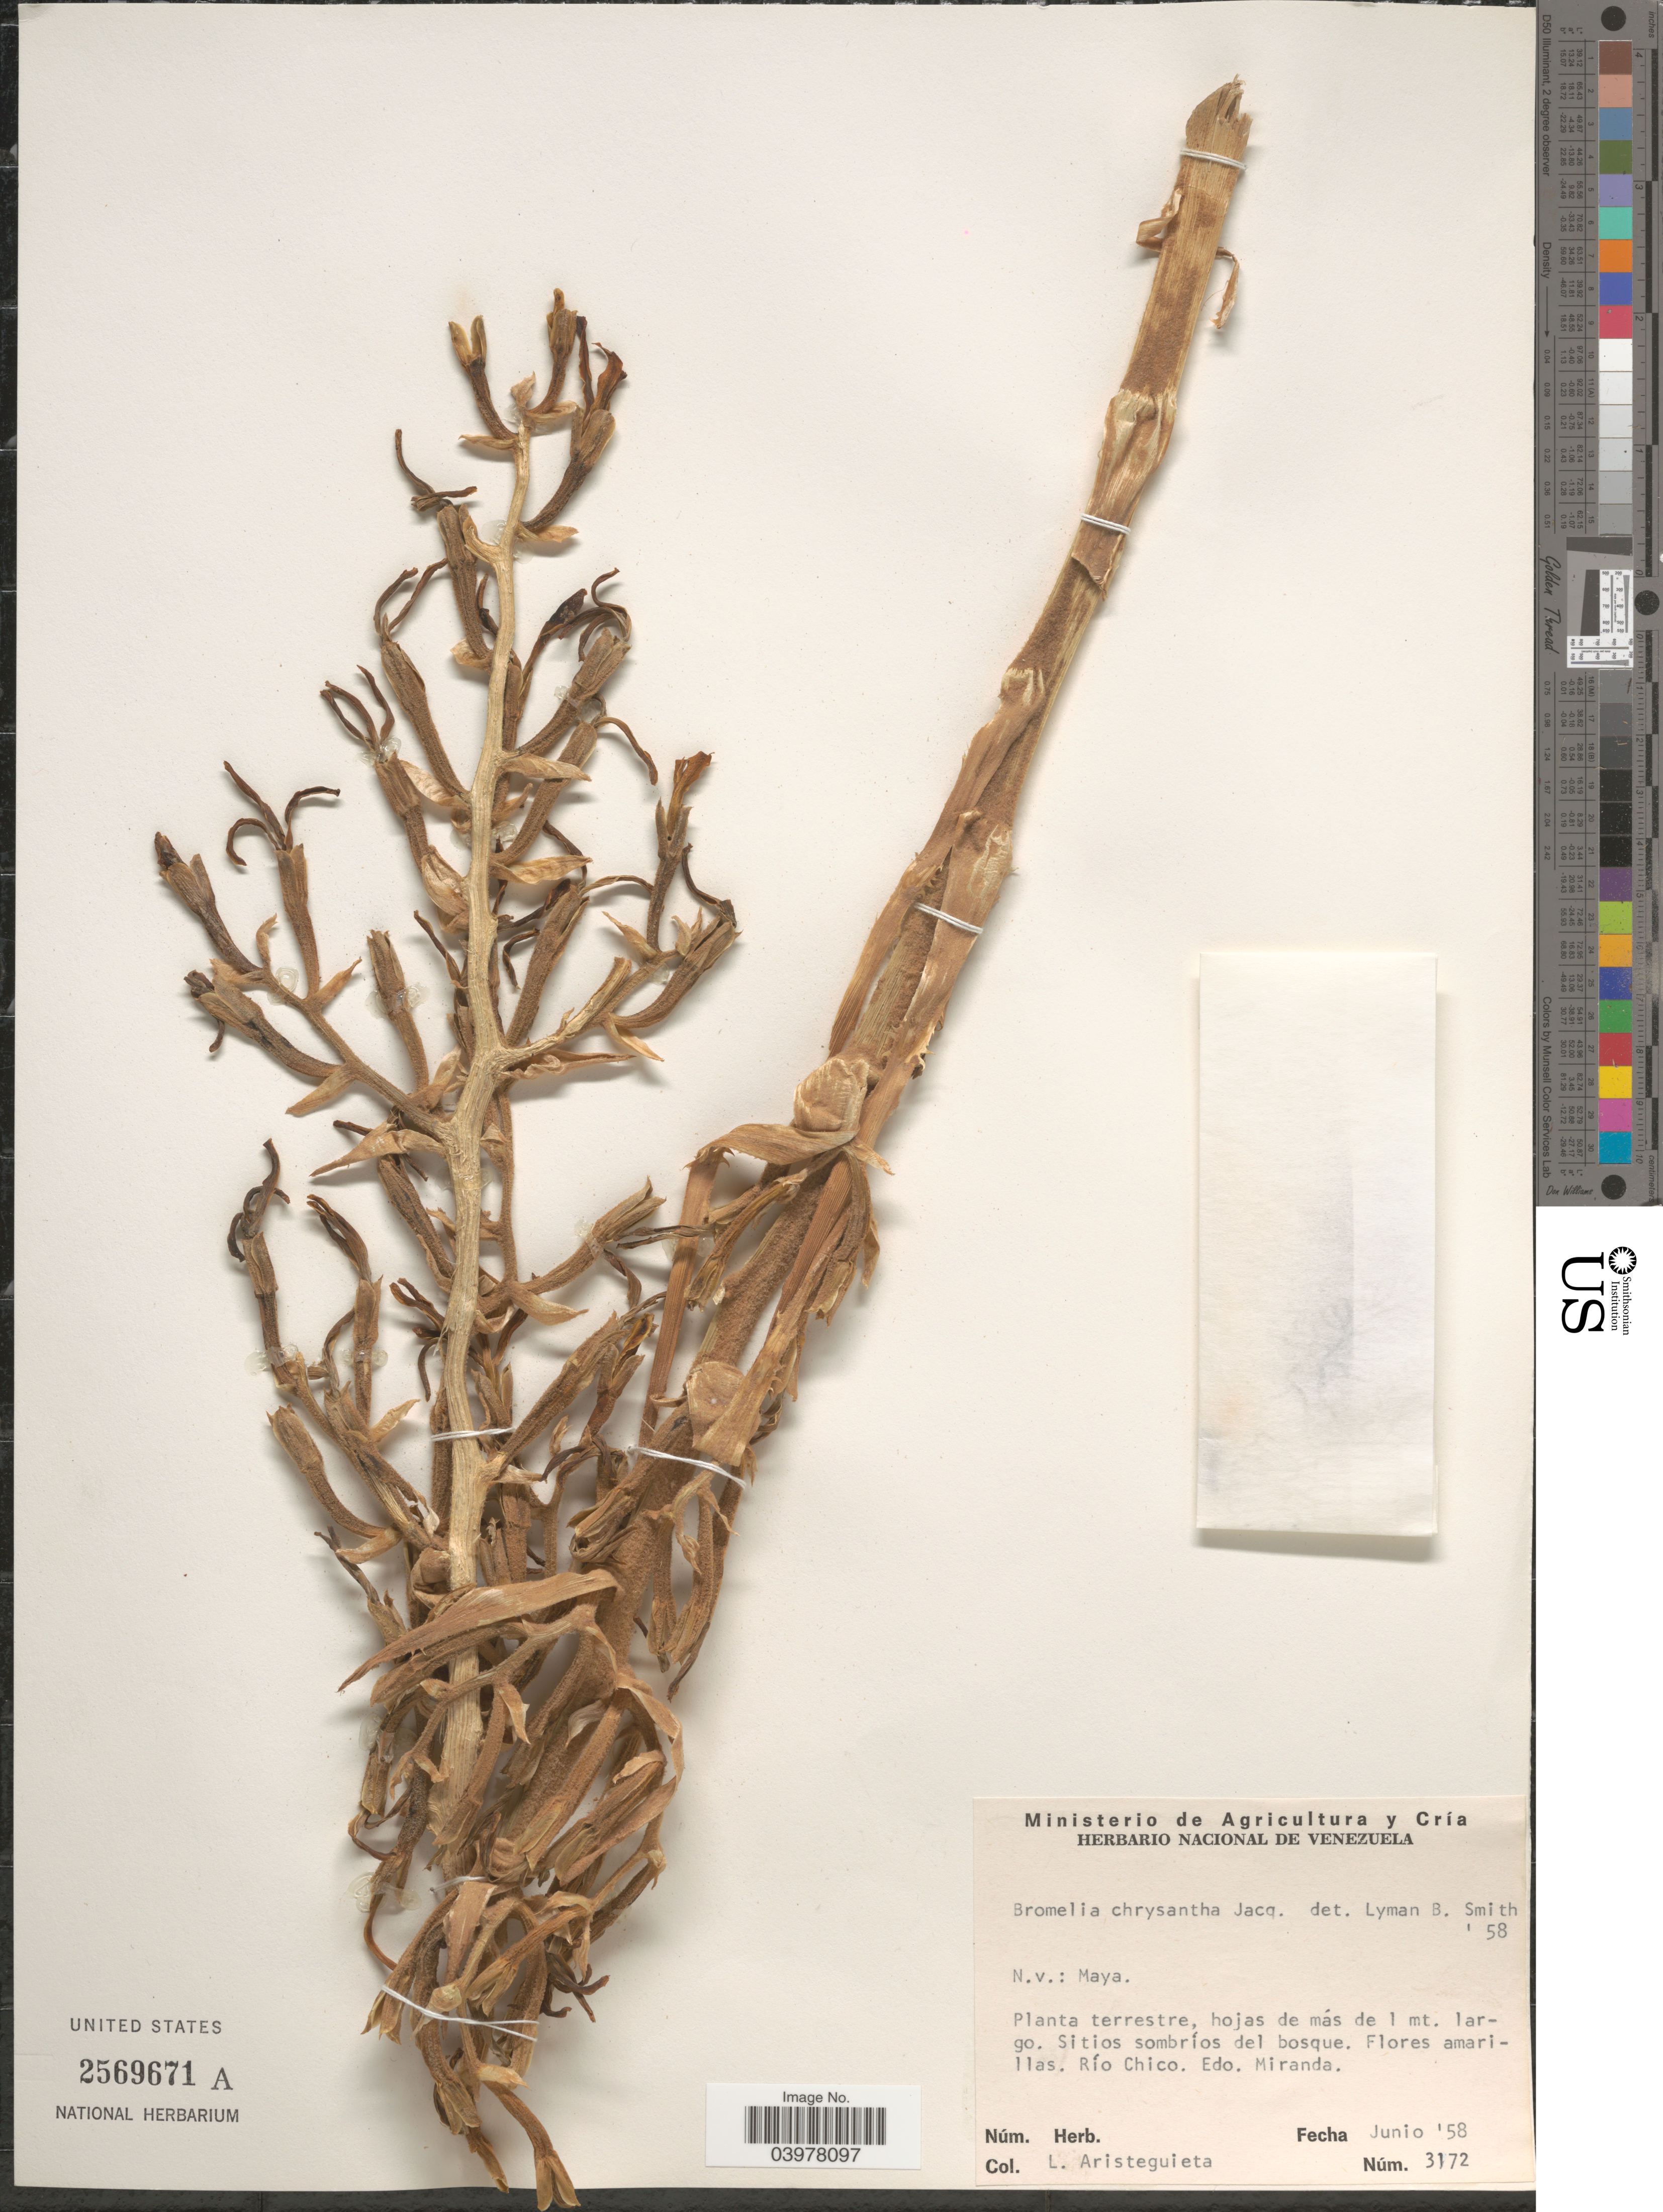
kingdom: Plantae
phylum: Tracheophyta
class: Liliopsida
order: Poales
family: Bromeliaceae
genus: Bromelia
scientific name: Bromelia chrysantha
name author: Jacq.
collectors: L. Aristeguieta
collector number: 3172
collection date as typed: Transcribed d/m/y: /6/58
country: Venezuela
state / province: Miranda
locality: Río Chico.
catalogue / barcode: US 2569671A